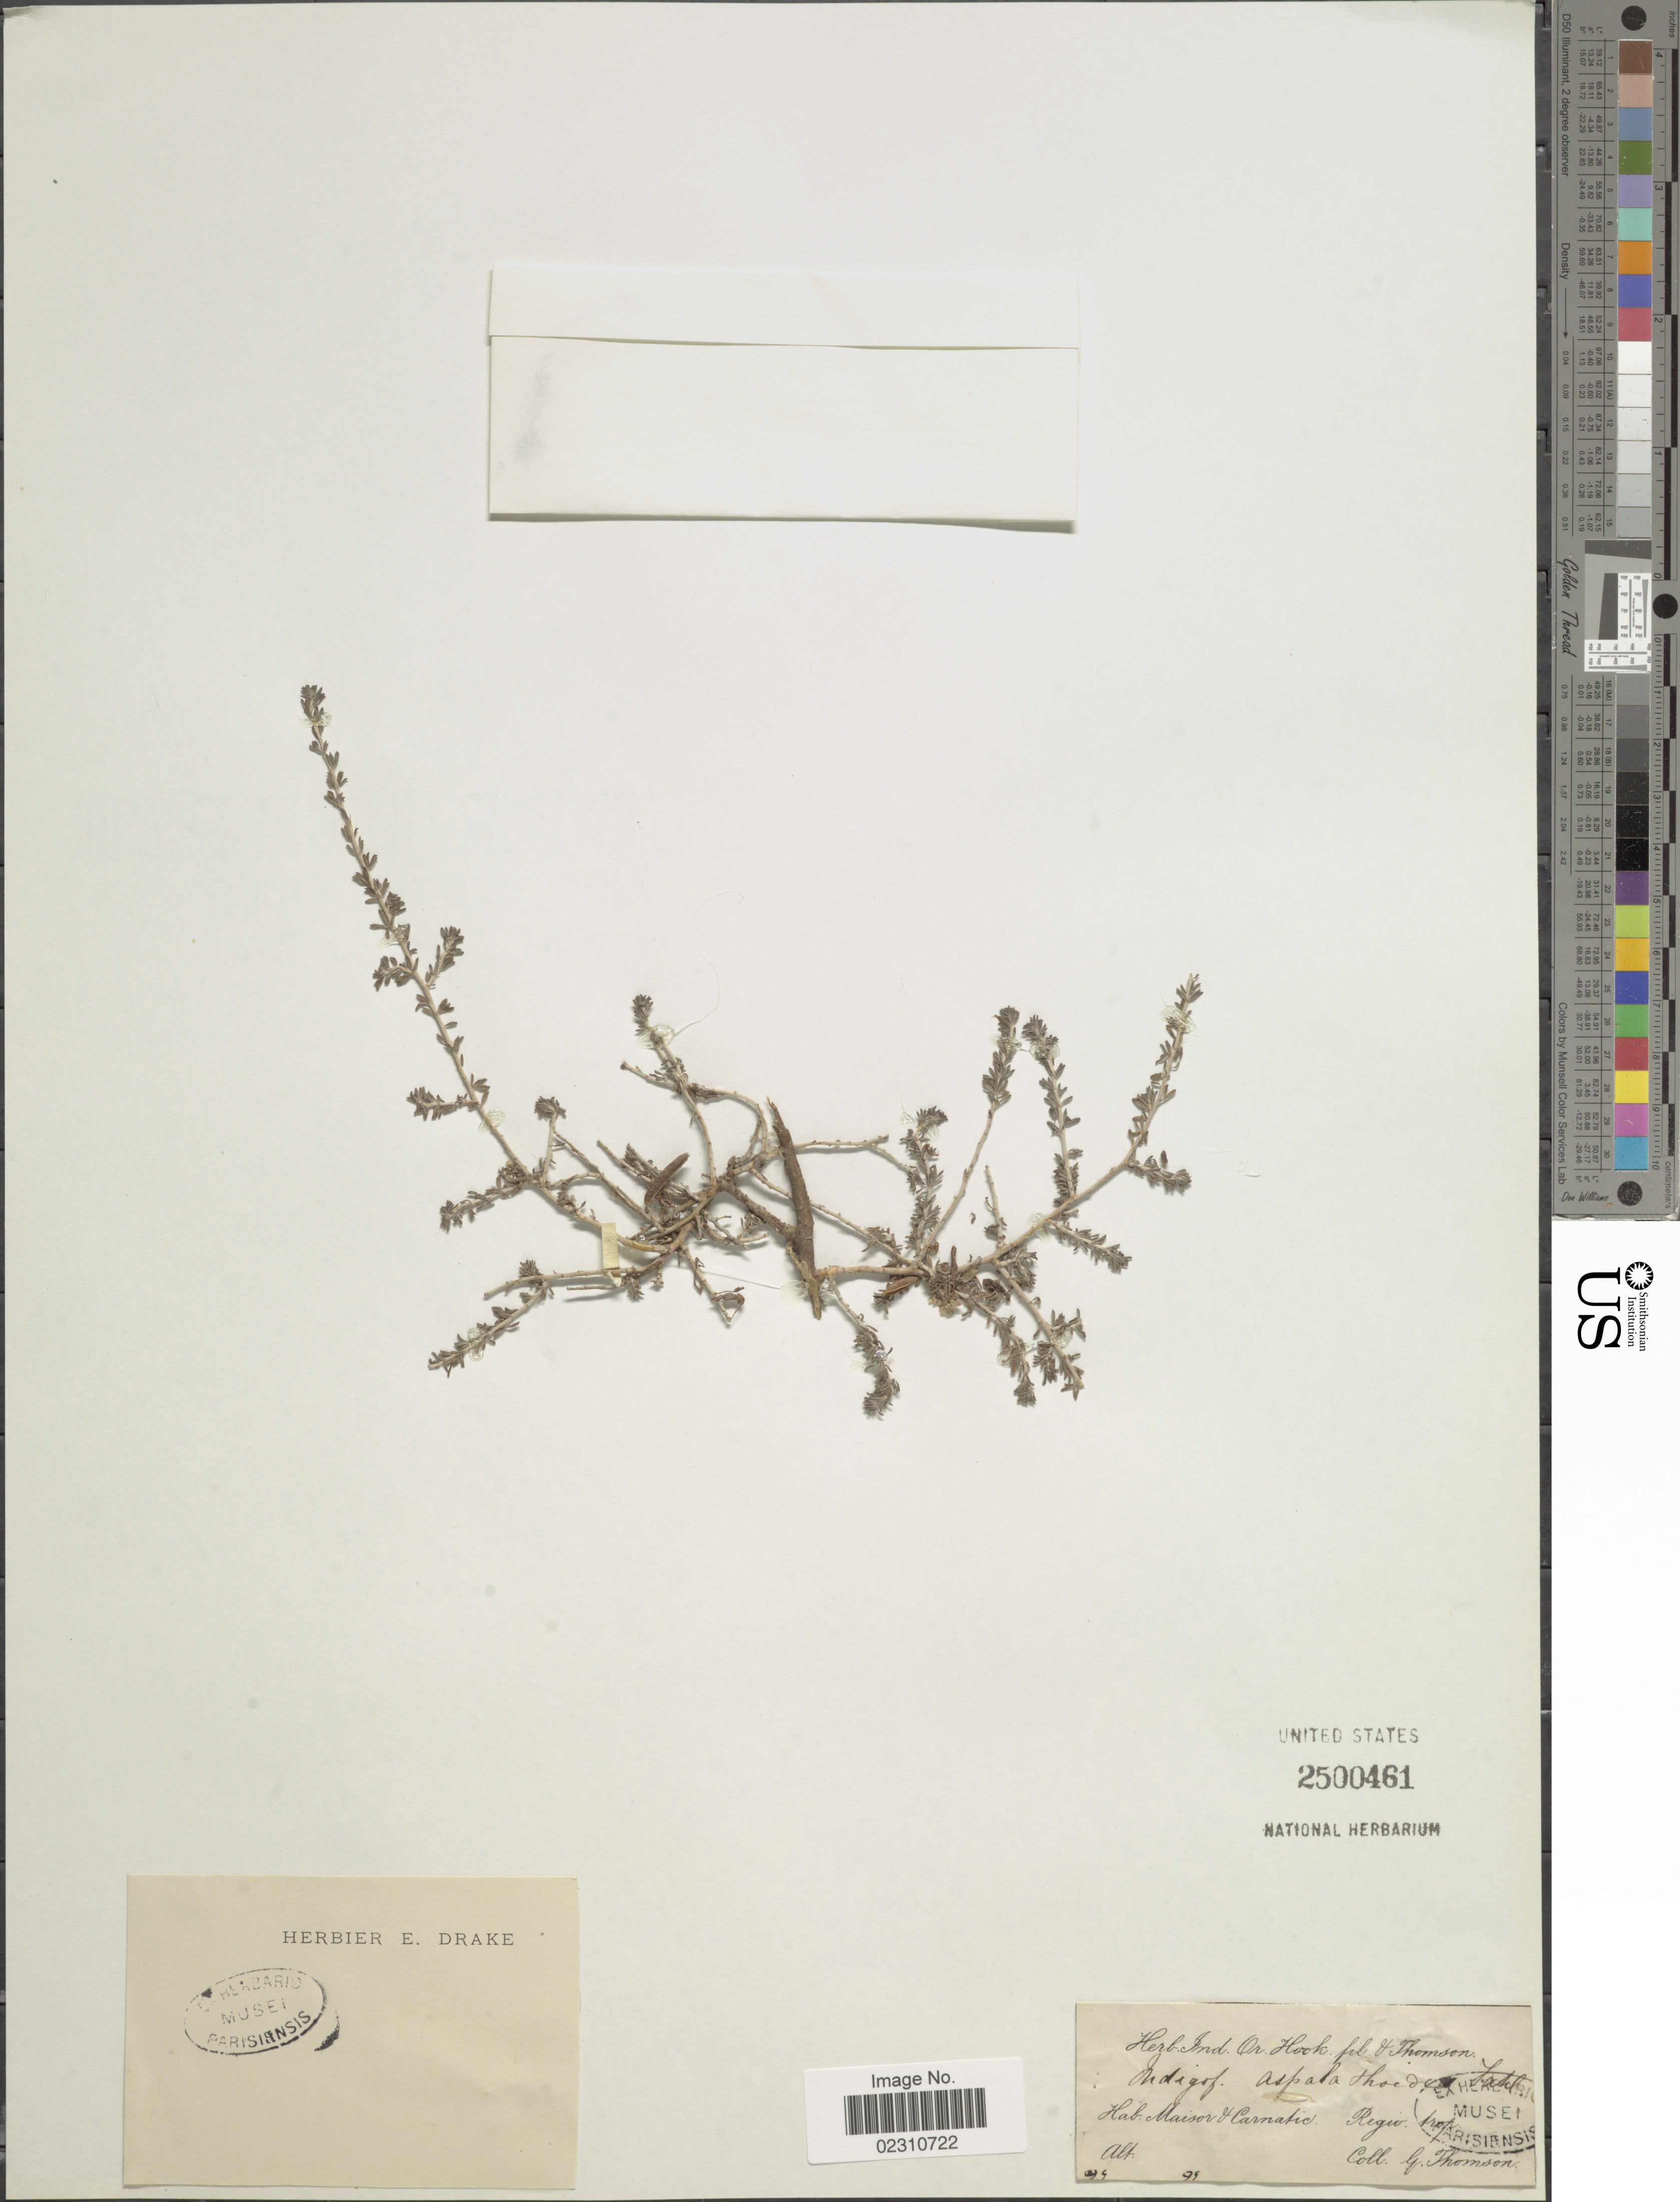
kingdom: Plantae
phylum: Tracheophyta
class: Magnoliopsida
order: Fabales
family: Fabaceae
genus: Indigofera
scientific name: Indigofera aspalathoides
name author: DC.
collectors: G. Thomson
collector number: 94*?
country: India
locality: Maisor & Carnatic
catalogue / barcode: US 2500461